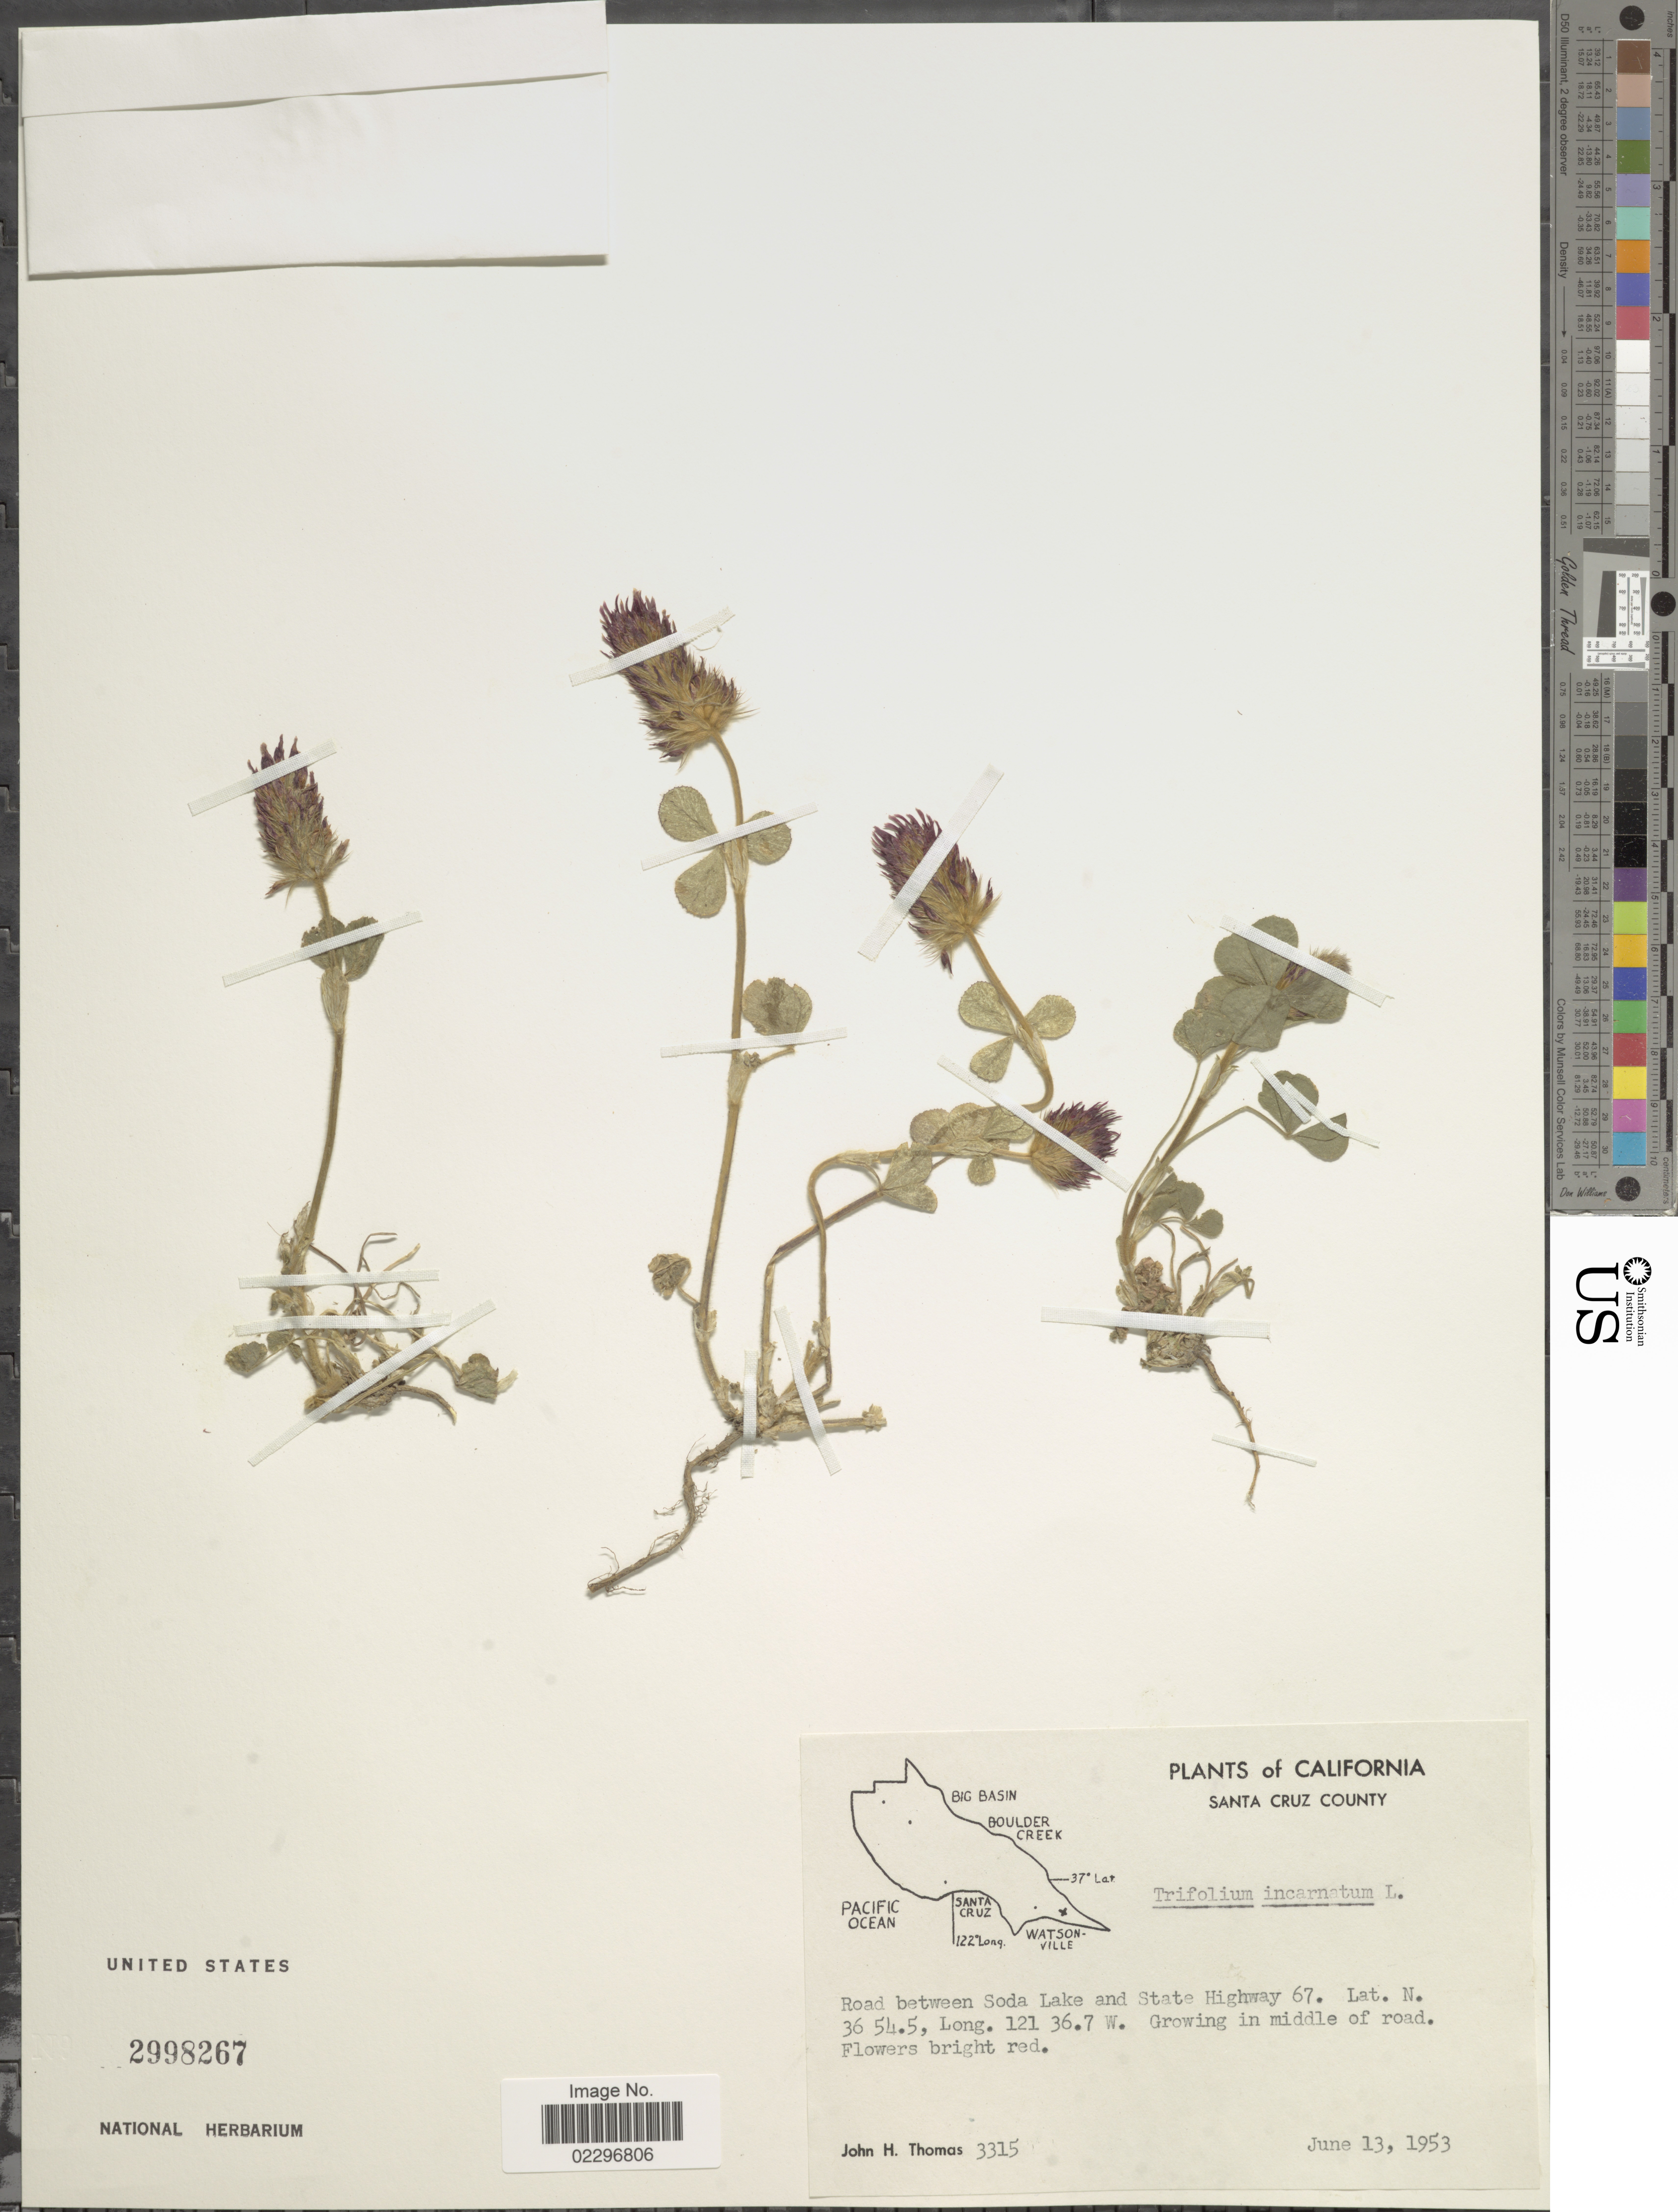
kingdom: Plantae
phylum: Tracheophyta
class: Magnoliopsida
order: Fabales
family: Fabaceae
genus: Trifolium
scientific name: Trifolium incarnatum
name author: L.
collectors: J. H. Thomas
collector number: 3315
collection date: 1953-06-13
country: United States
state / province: California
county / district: Santa Cruz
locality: Santa Cruz County. Road between Soda Lake and State Highway 67.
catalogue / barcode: US 2998267